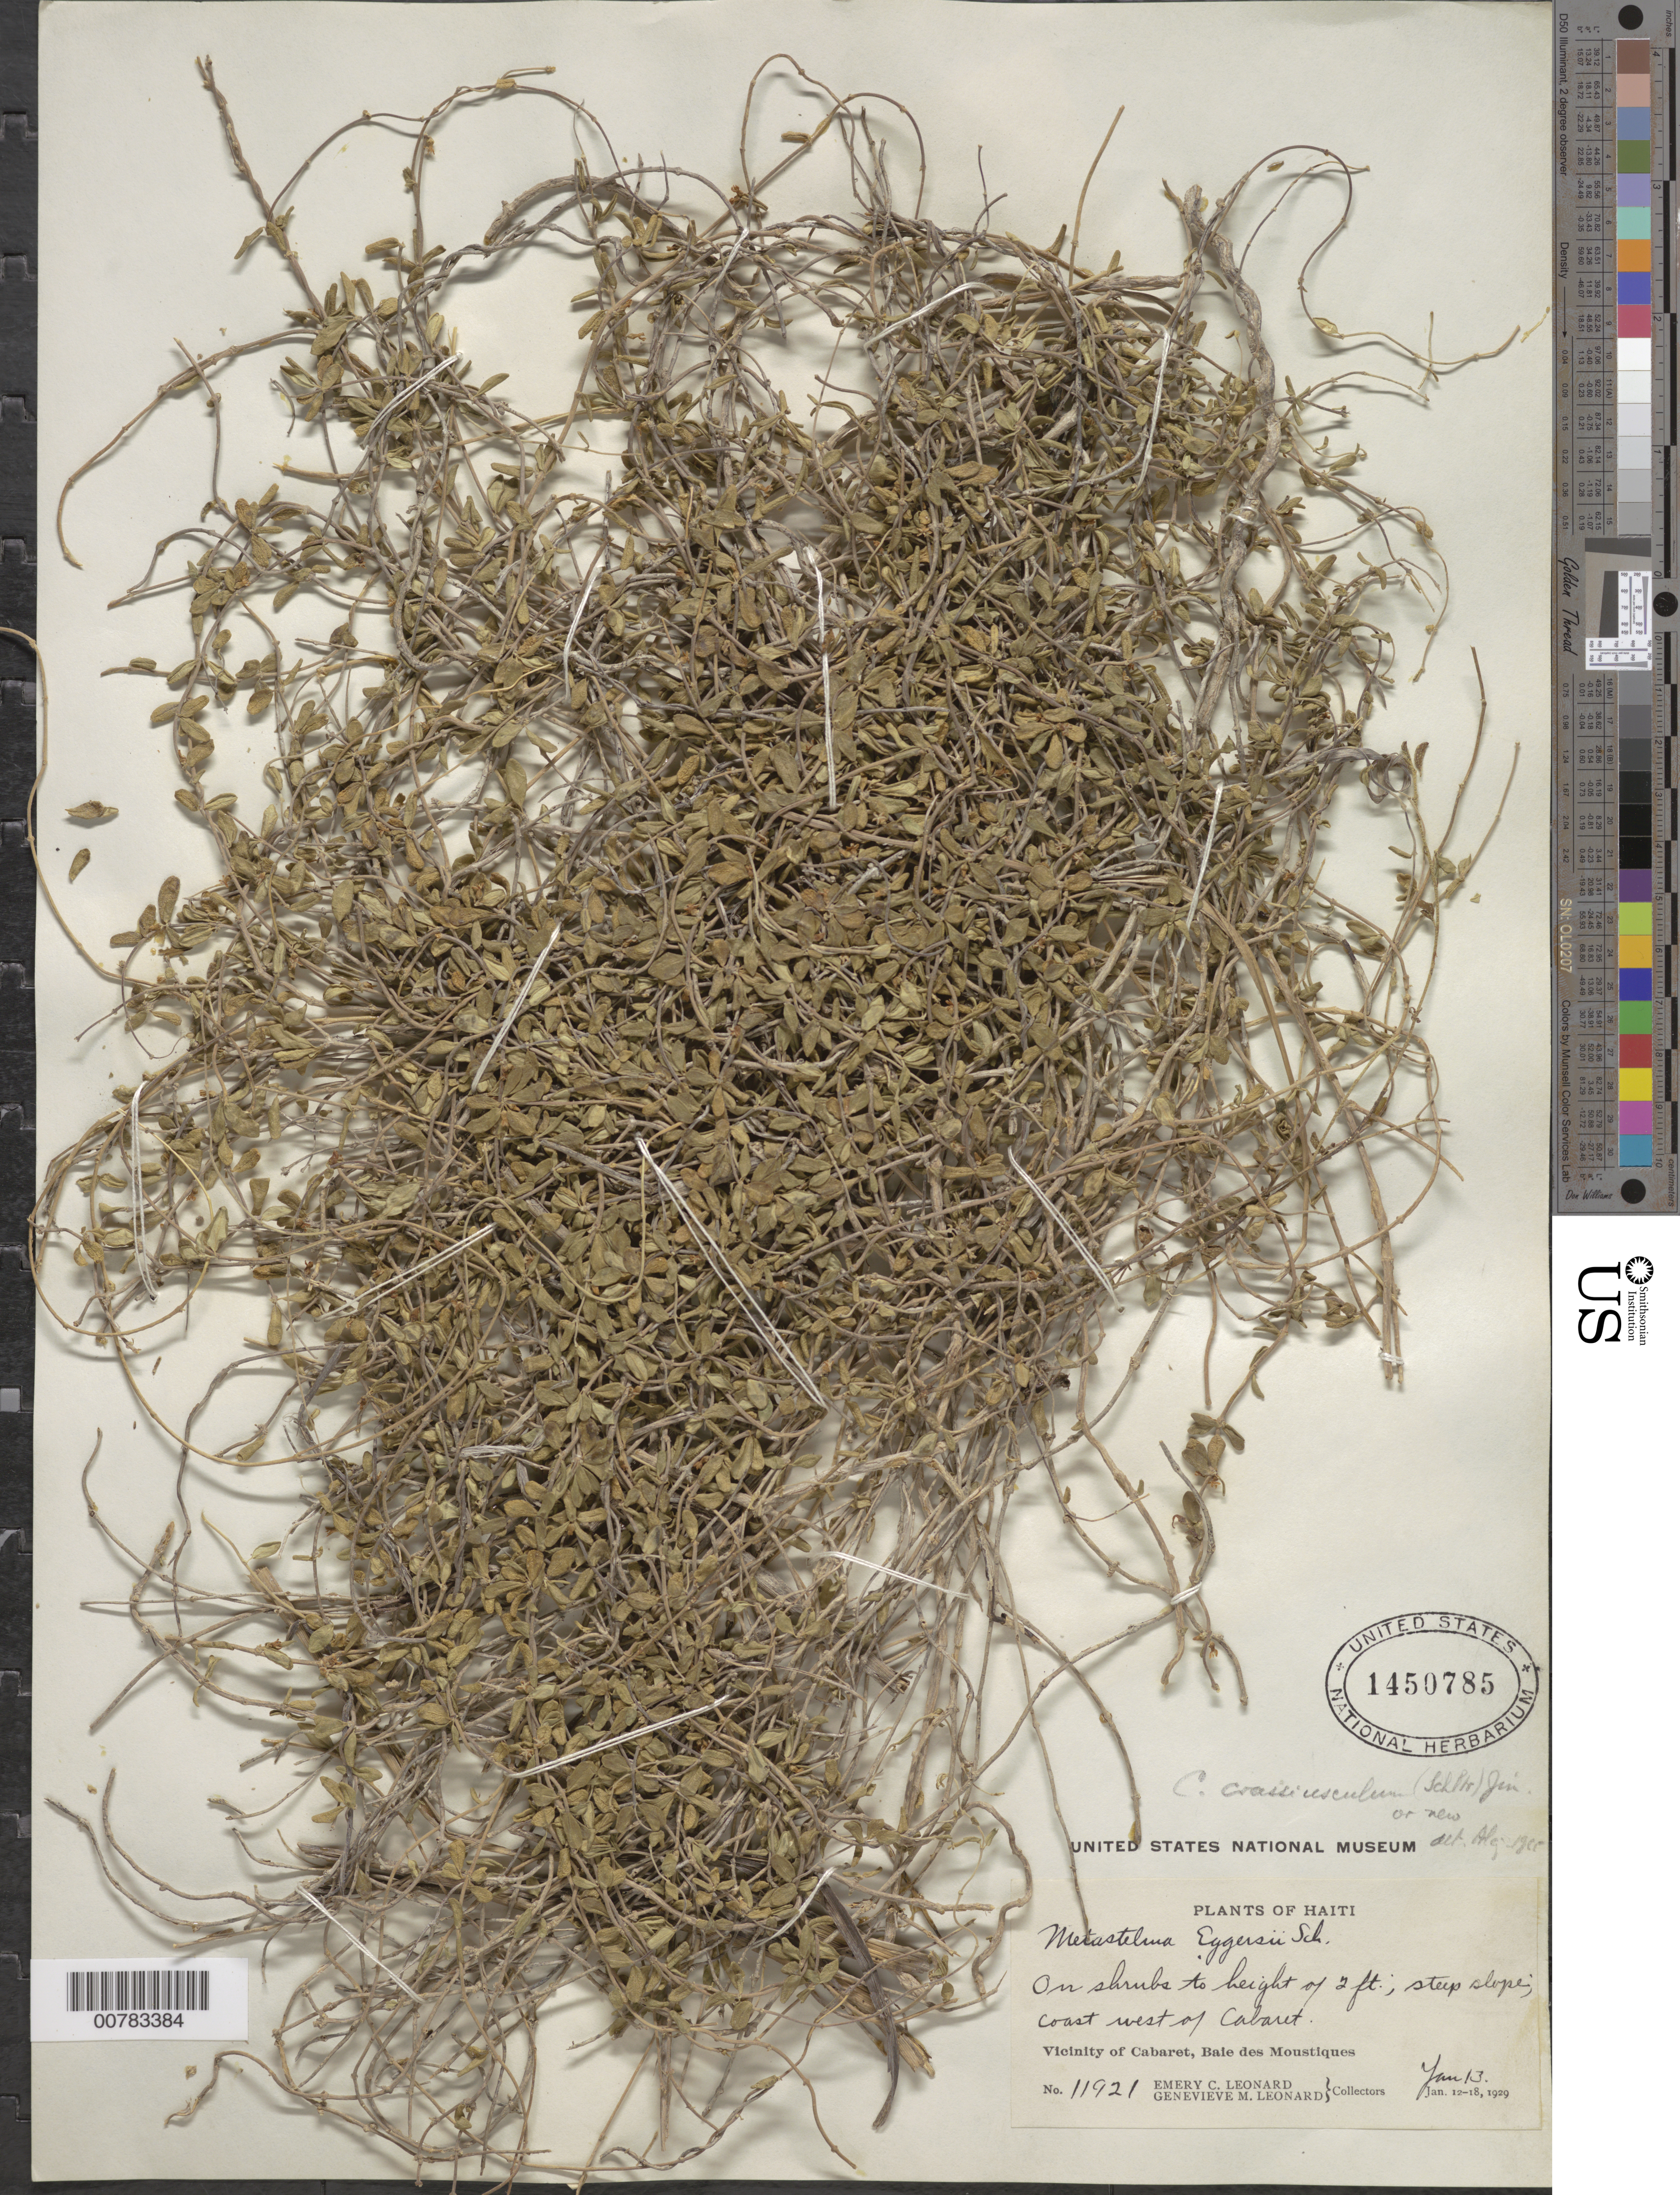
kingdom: Plantae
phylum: Tracheophyta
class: Magnoliopsida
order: Gentianales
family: Apocynaceae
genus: Metastelma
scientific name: Metastelma crassiusculum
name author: Schltr.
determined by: Liogier, Alain H.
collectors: E. C. Leonard & G. M. Leonard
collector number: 11921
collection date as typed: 13 Jan 1929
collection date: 1929-01-13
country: Haiti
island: Hispaniola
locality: Baie des Moustique, vicinity of Cabaret, coast west of Cabaret.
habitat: Steep slope.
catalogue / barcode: US 1450785